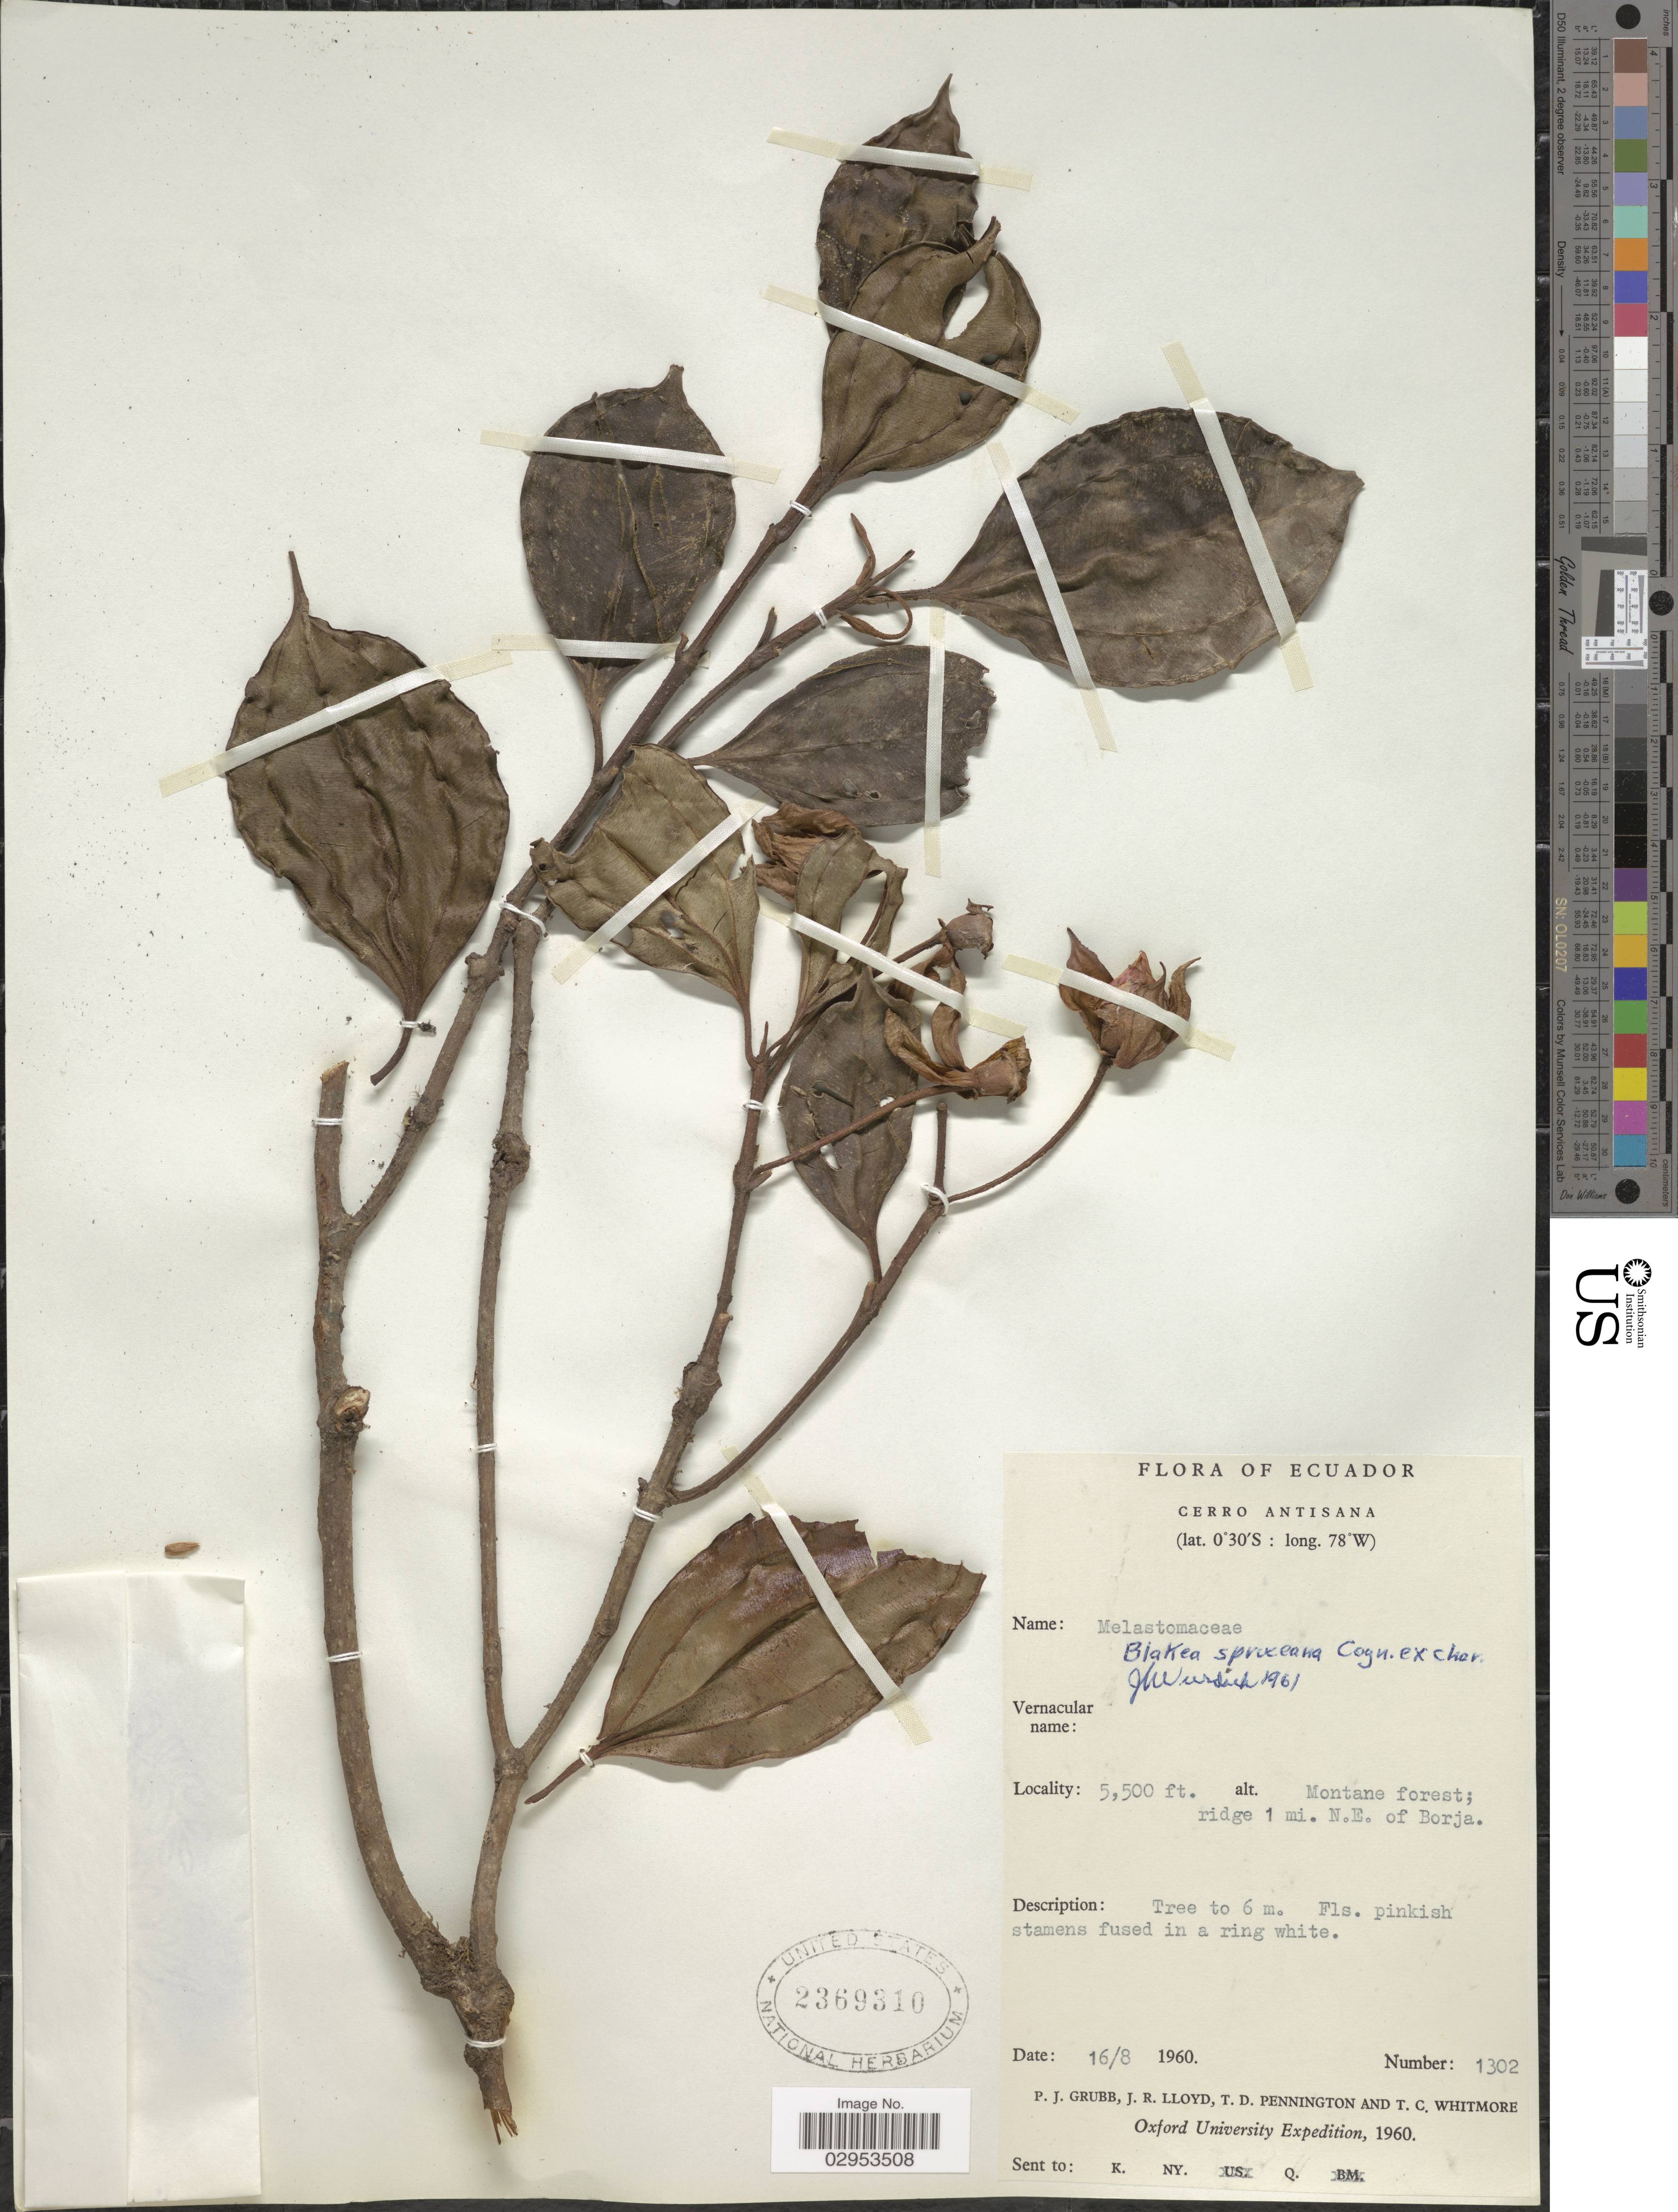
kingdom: Plantae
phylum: Tracheophyta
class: Magnoliopsida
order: Myrtales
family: Melastomataceae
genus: Blakea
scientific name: Blakea spruceana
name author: Cogn.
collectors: P. J. Grubb, J. R. Lloyd, T. D. Pennington & T. C. Whitmore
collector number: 1302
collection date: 1960-08-16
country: Ecuador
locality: Cerro Antisana. Ridge 1 mi. N.E. of Borja.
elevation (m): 1676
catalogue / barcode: US 2369310